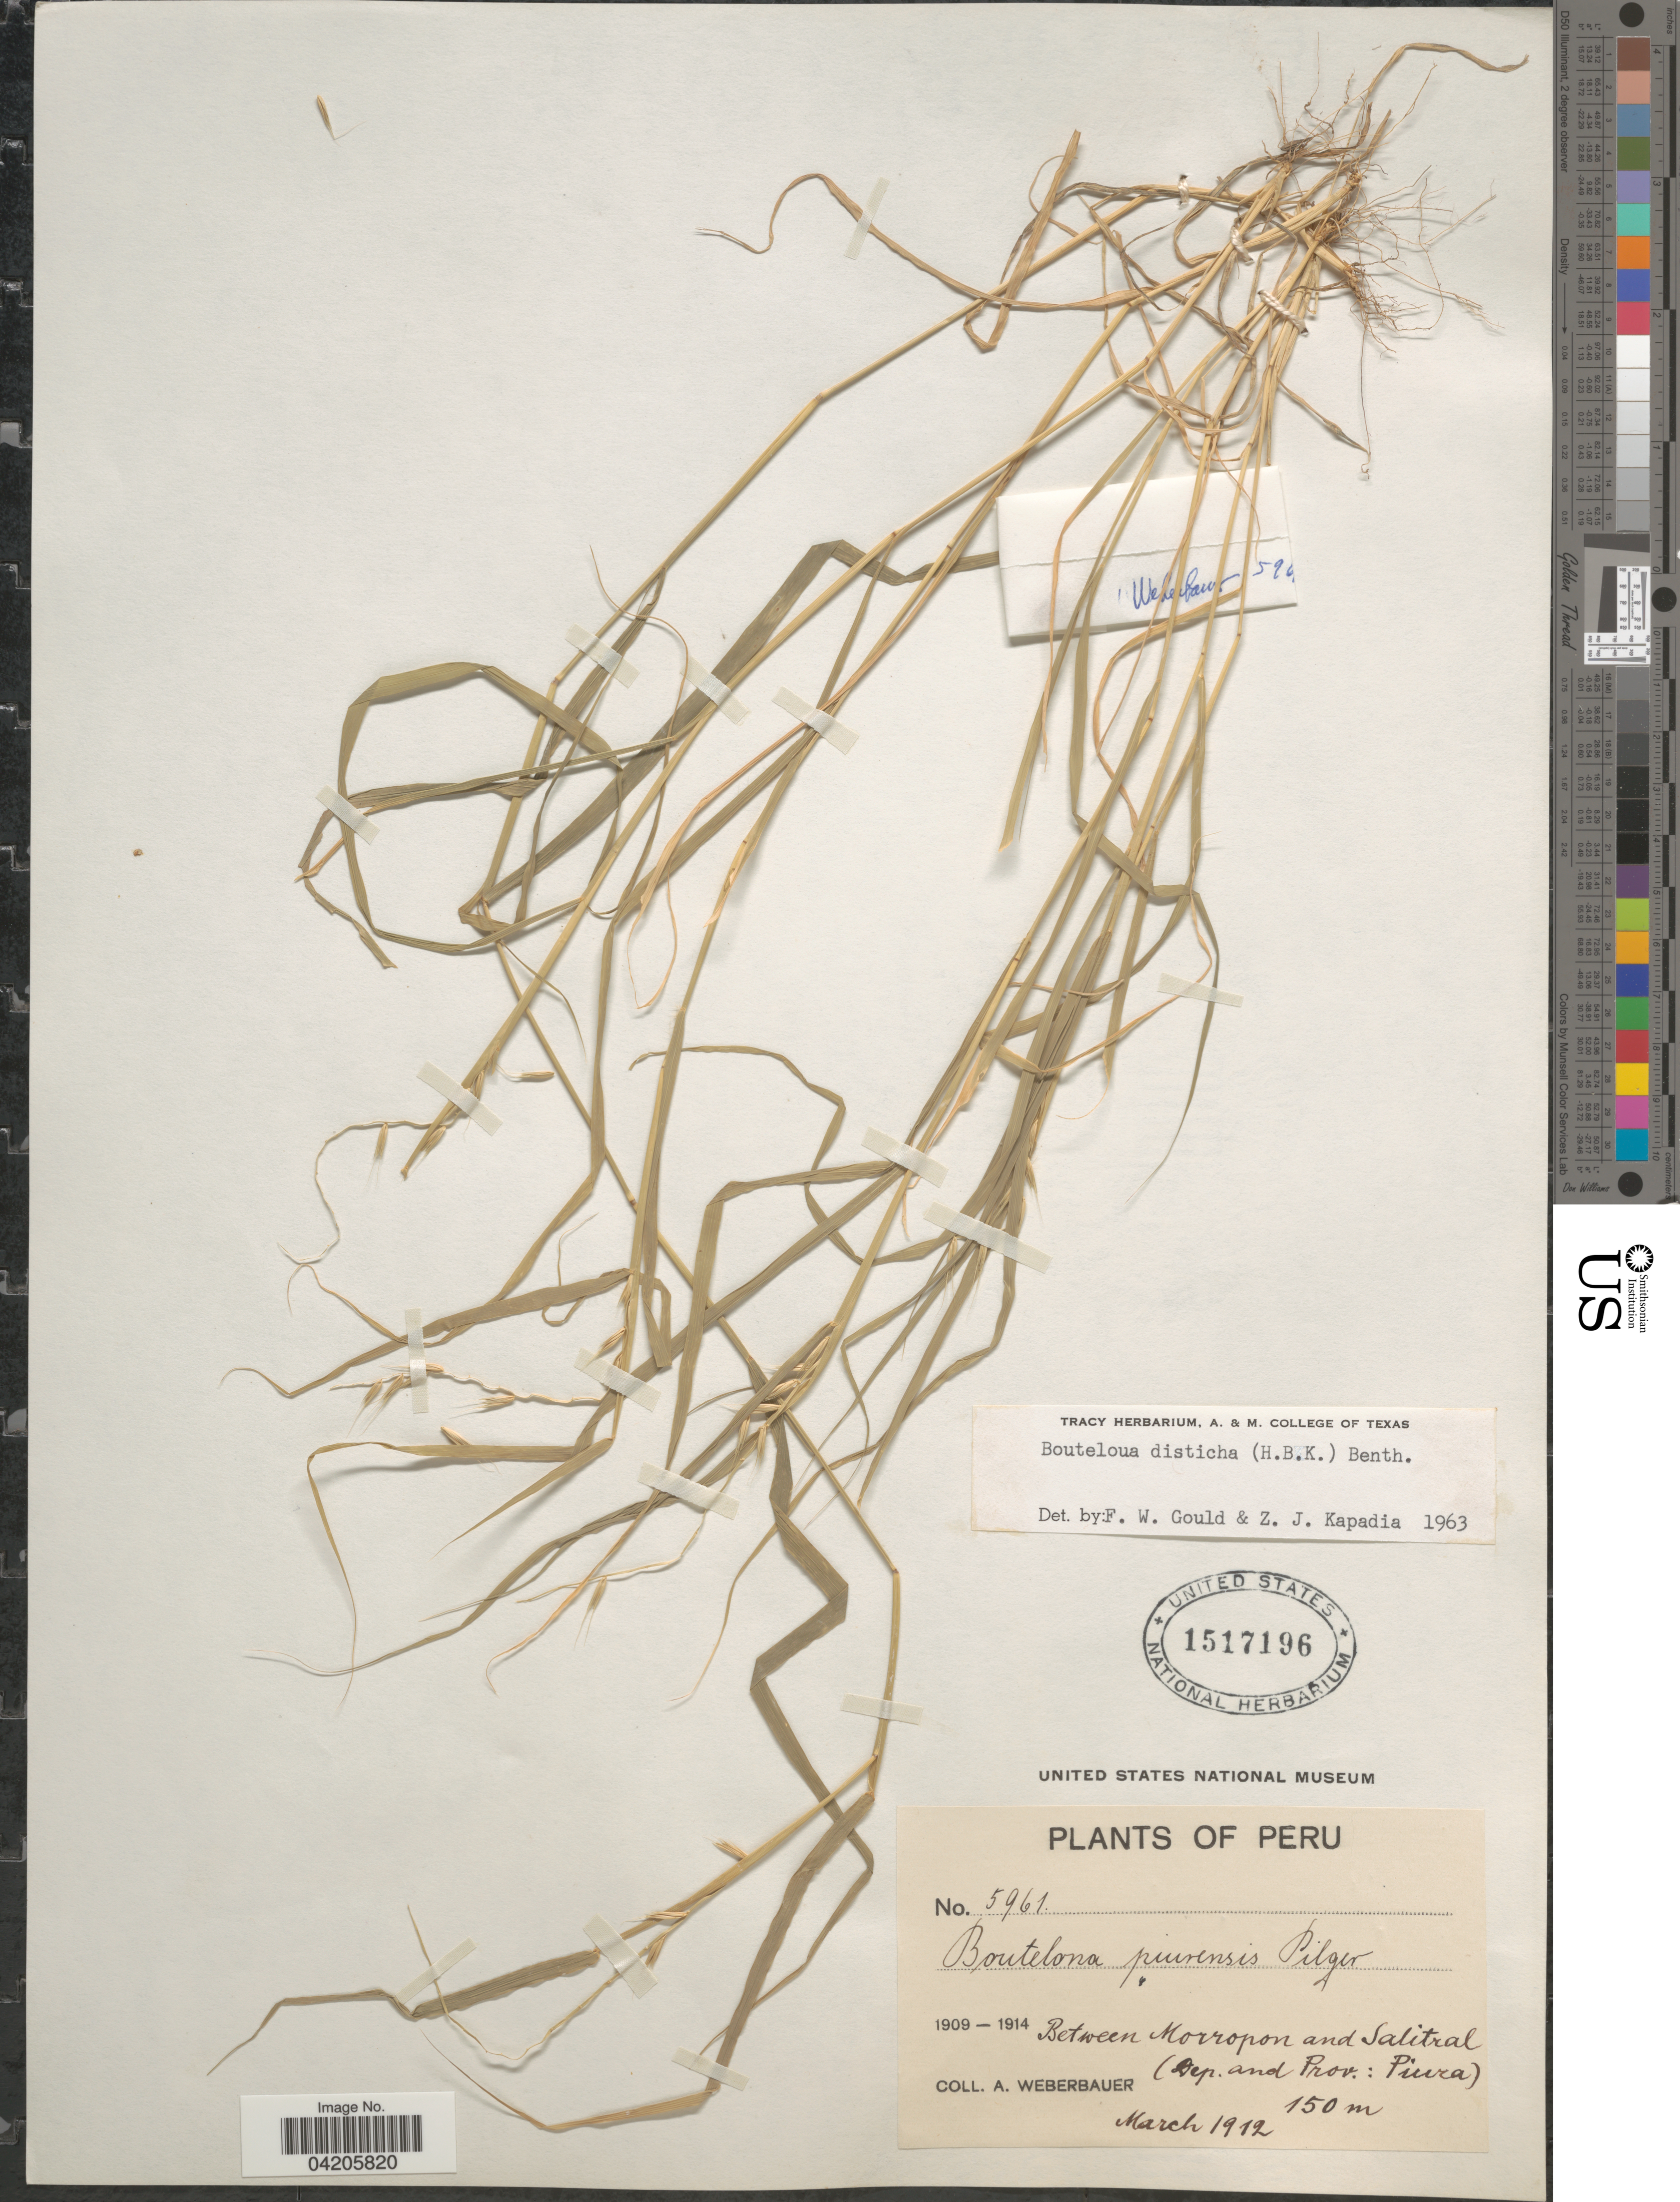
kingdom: Plantae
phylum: Tracheophyta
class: Liliopsida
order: Poales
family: Poaceae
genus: Bouteloua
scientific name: Bouteloua disticha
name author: (Kunth) Benth.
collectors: A. Weberbauer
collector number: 5961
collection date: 1912-03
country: Peru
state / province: Piura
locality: Between Morropon and Salitral (Dep. and Prov.: Piura).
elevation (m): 150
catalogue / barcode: US 1517196